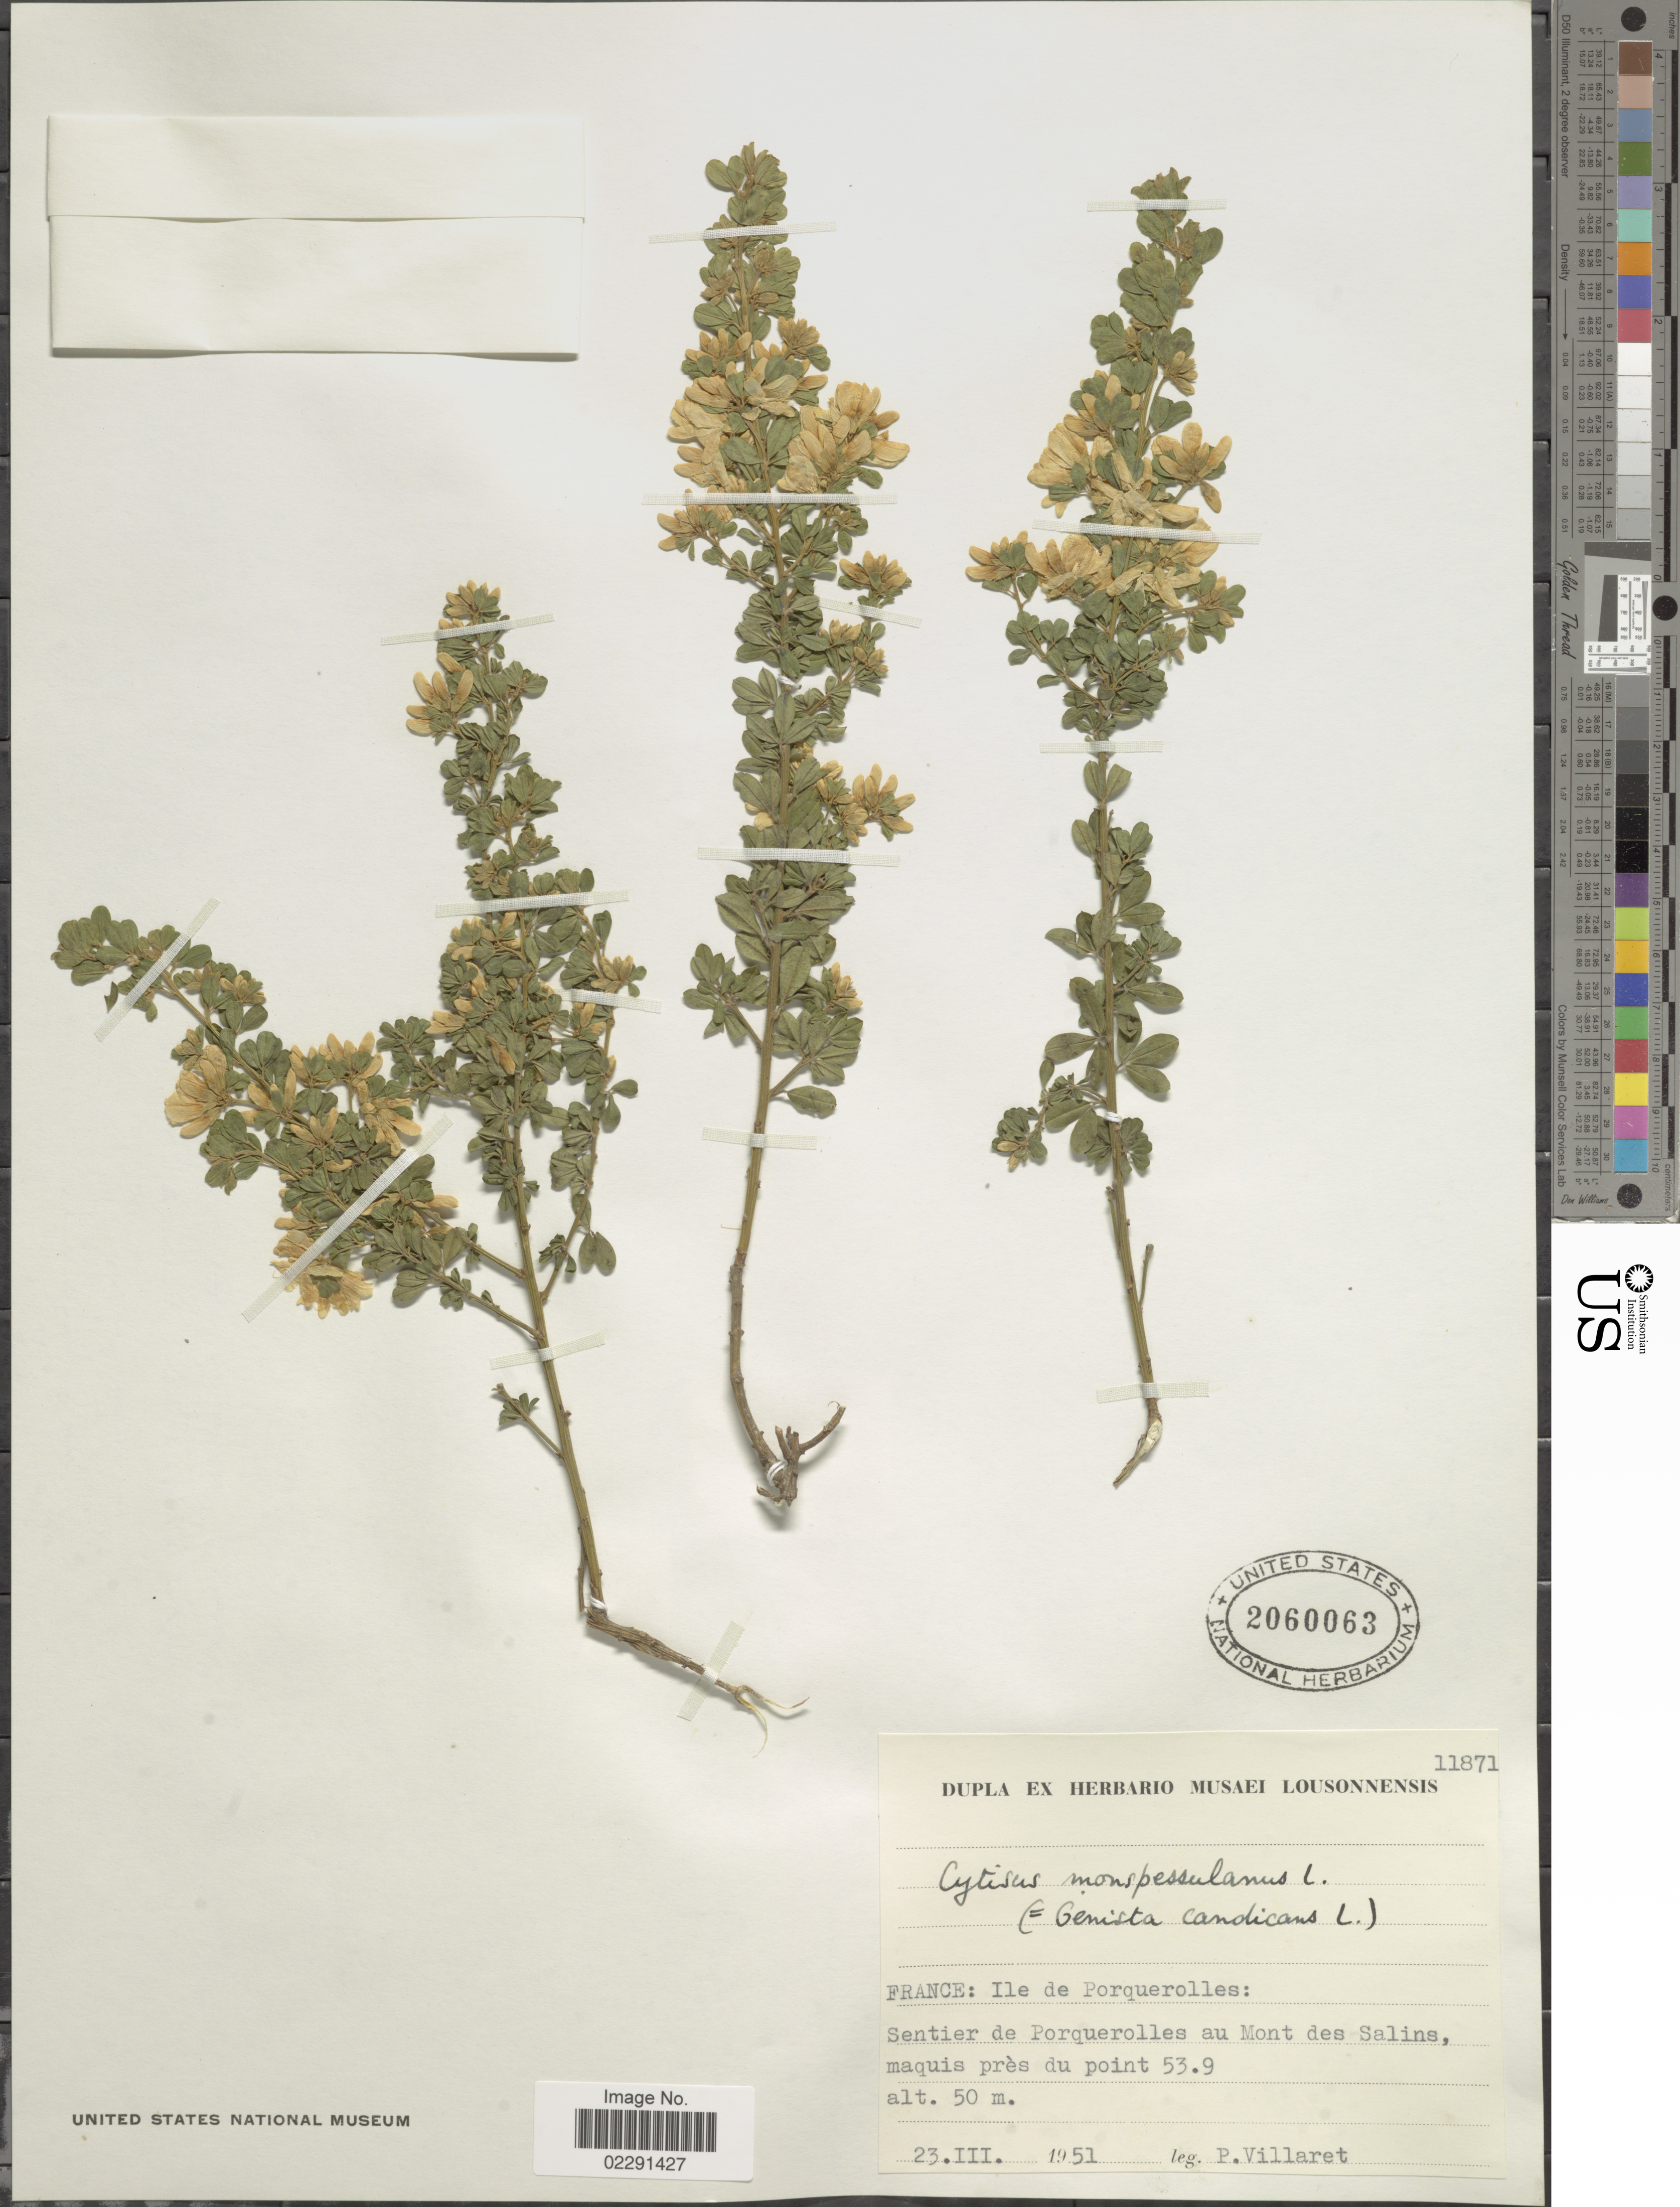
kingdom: Plantae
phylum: Tracheophyta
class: Magnoliopsida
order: Fabales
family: Fabaceae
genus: Genista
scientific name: Genista monspessulana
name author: (L.) L.A.S. Johnson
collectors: P. Villaret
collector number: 11871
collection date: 1951-03-23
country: France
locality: Ile de Porquerolles: Sentier de Porquerolles au Mont des Salins, maquis pres du point 53.9.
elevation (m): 50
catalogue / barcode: US 2060063